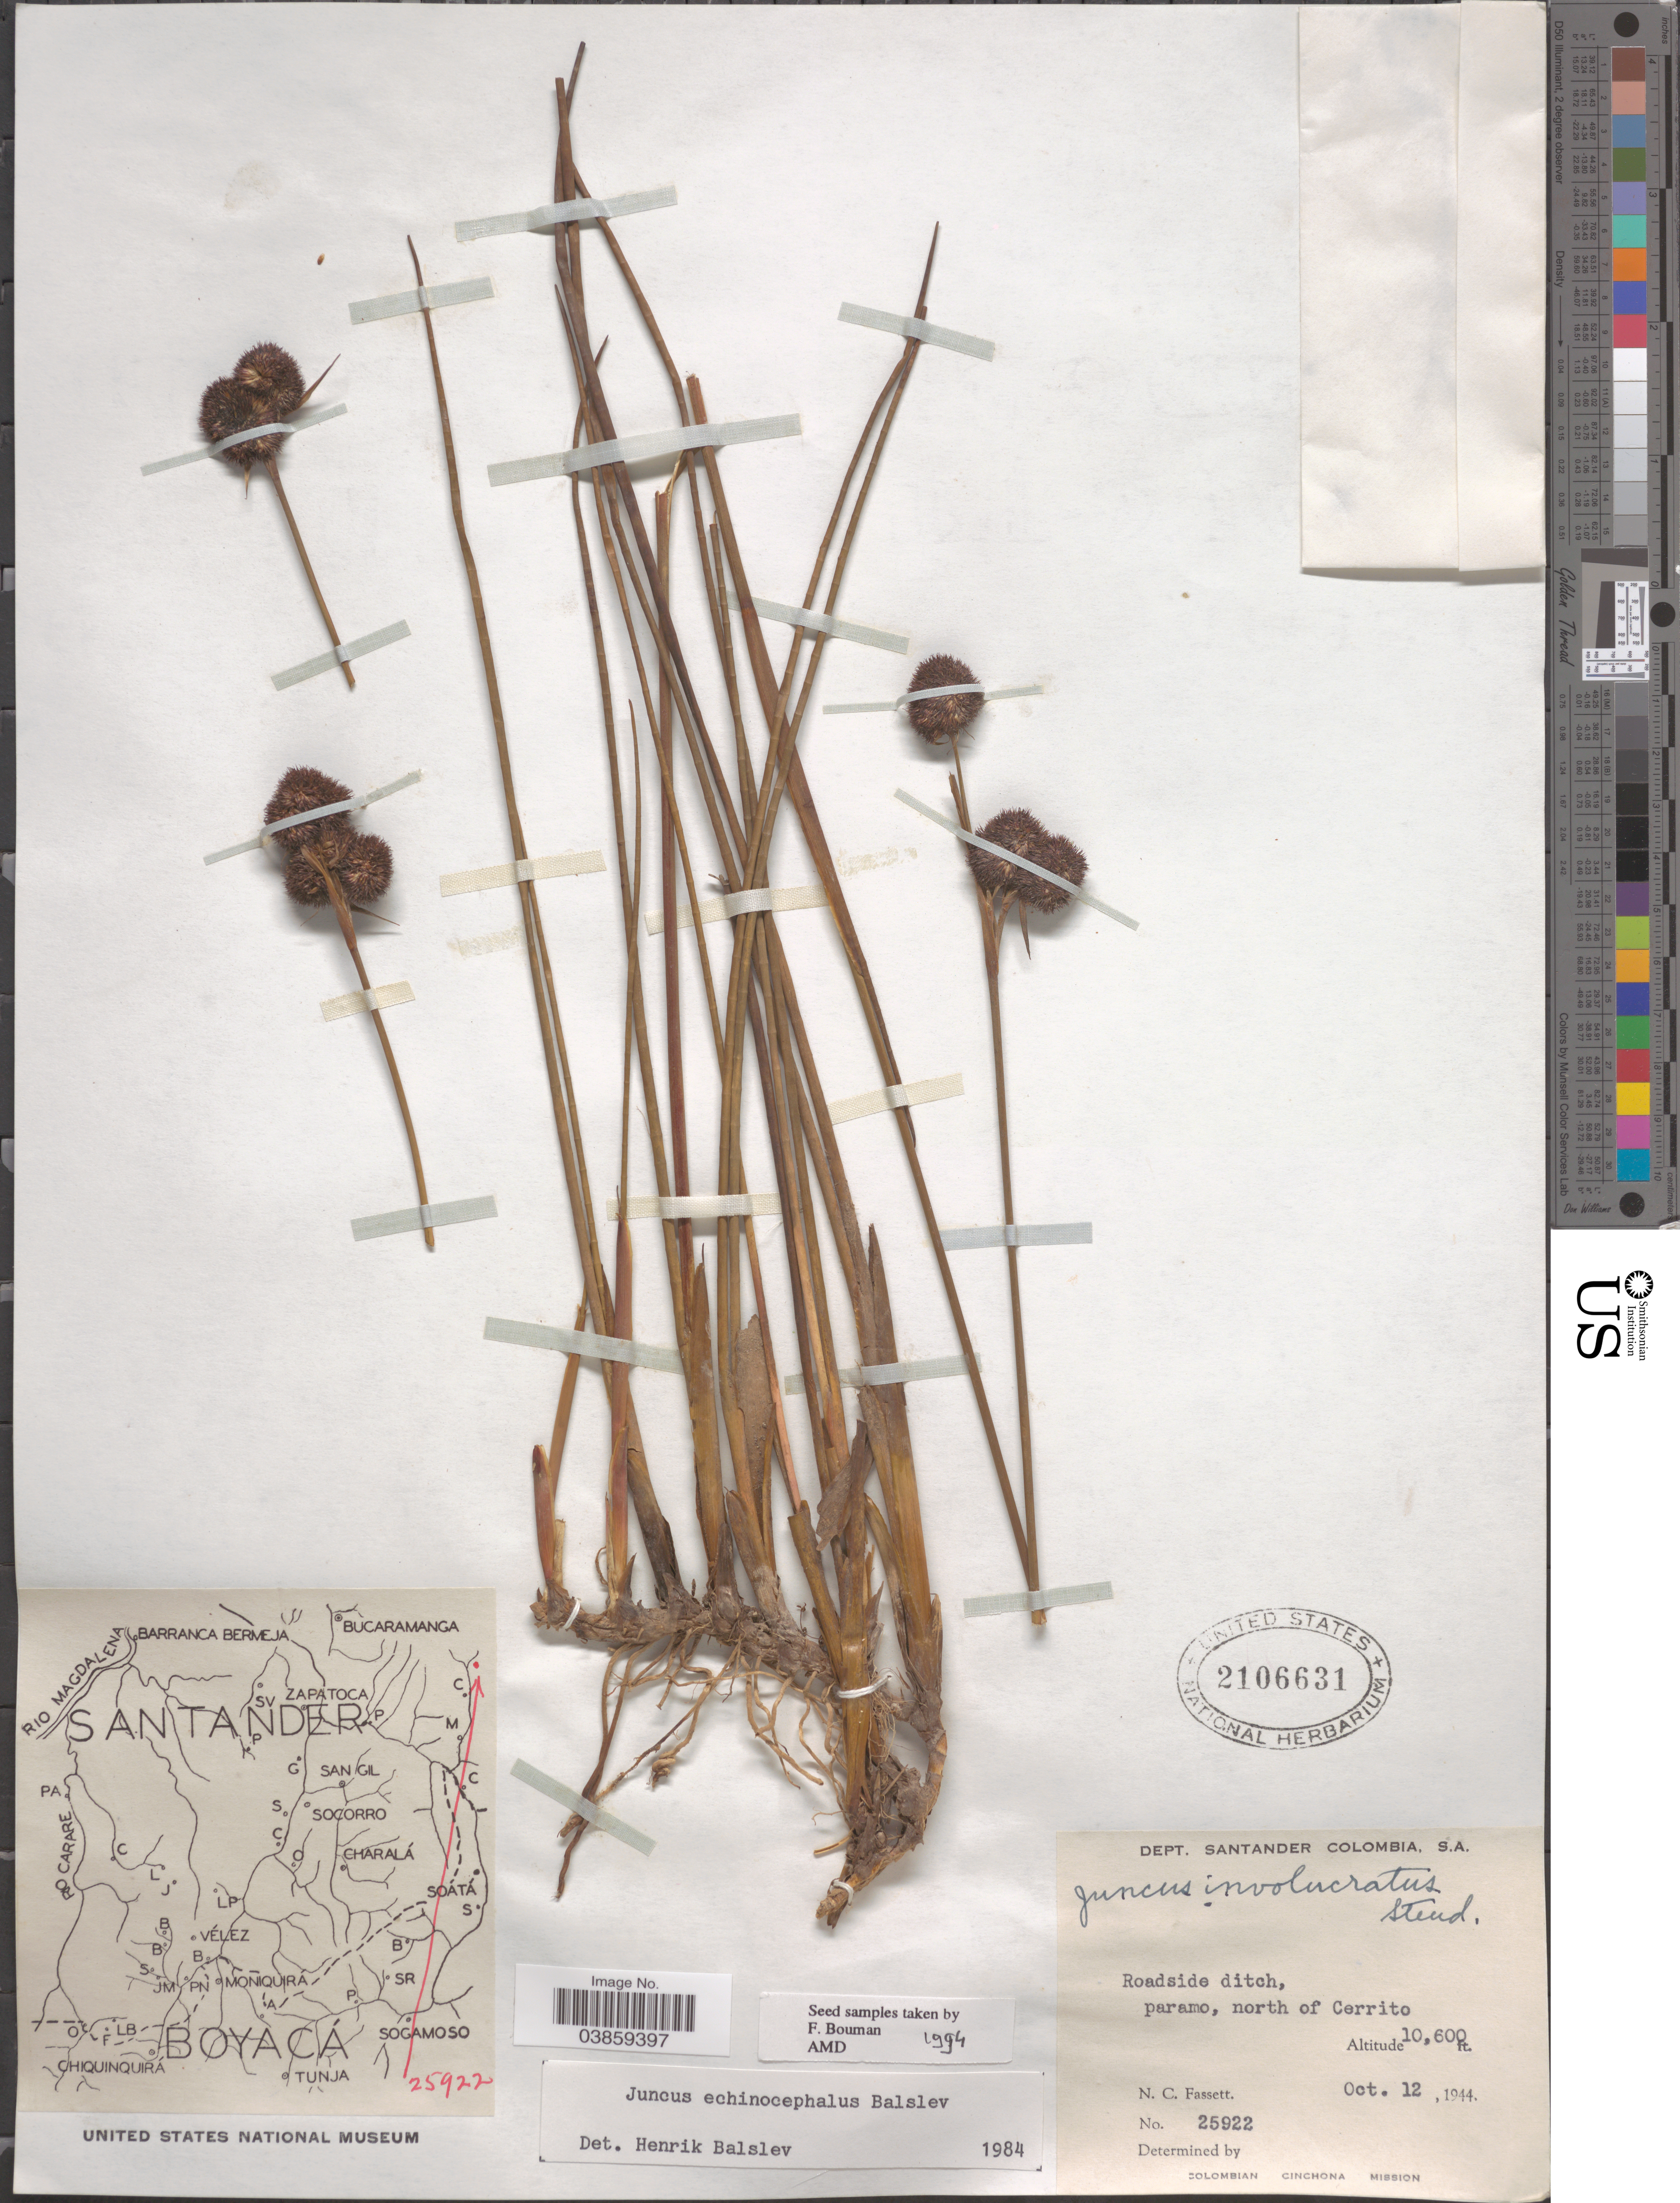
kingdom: Plantae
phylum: Tracheophyta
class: Liliopsida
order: Poales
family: Juncaceae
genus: Juncus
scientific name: Juncus echinocephalus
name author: Balslev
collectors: N. C. Fassett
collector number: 25922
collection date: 1944-10-12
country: Colombia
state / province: Santander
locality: Dept. Santander. North of Cerrito.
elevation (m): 3231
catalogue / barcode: US 2106631